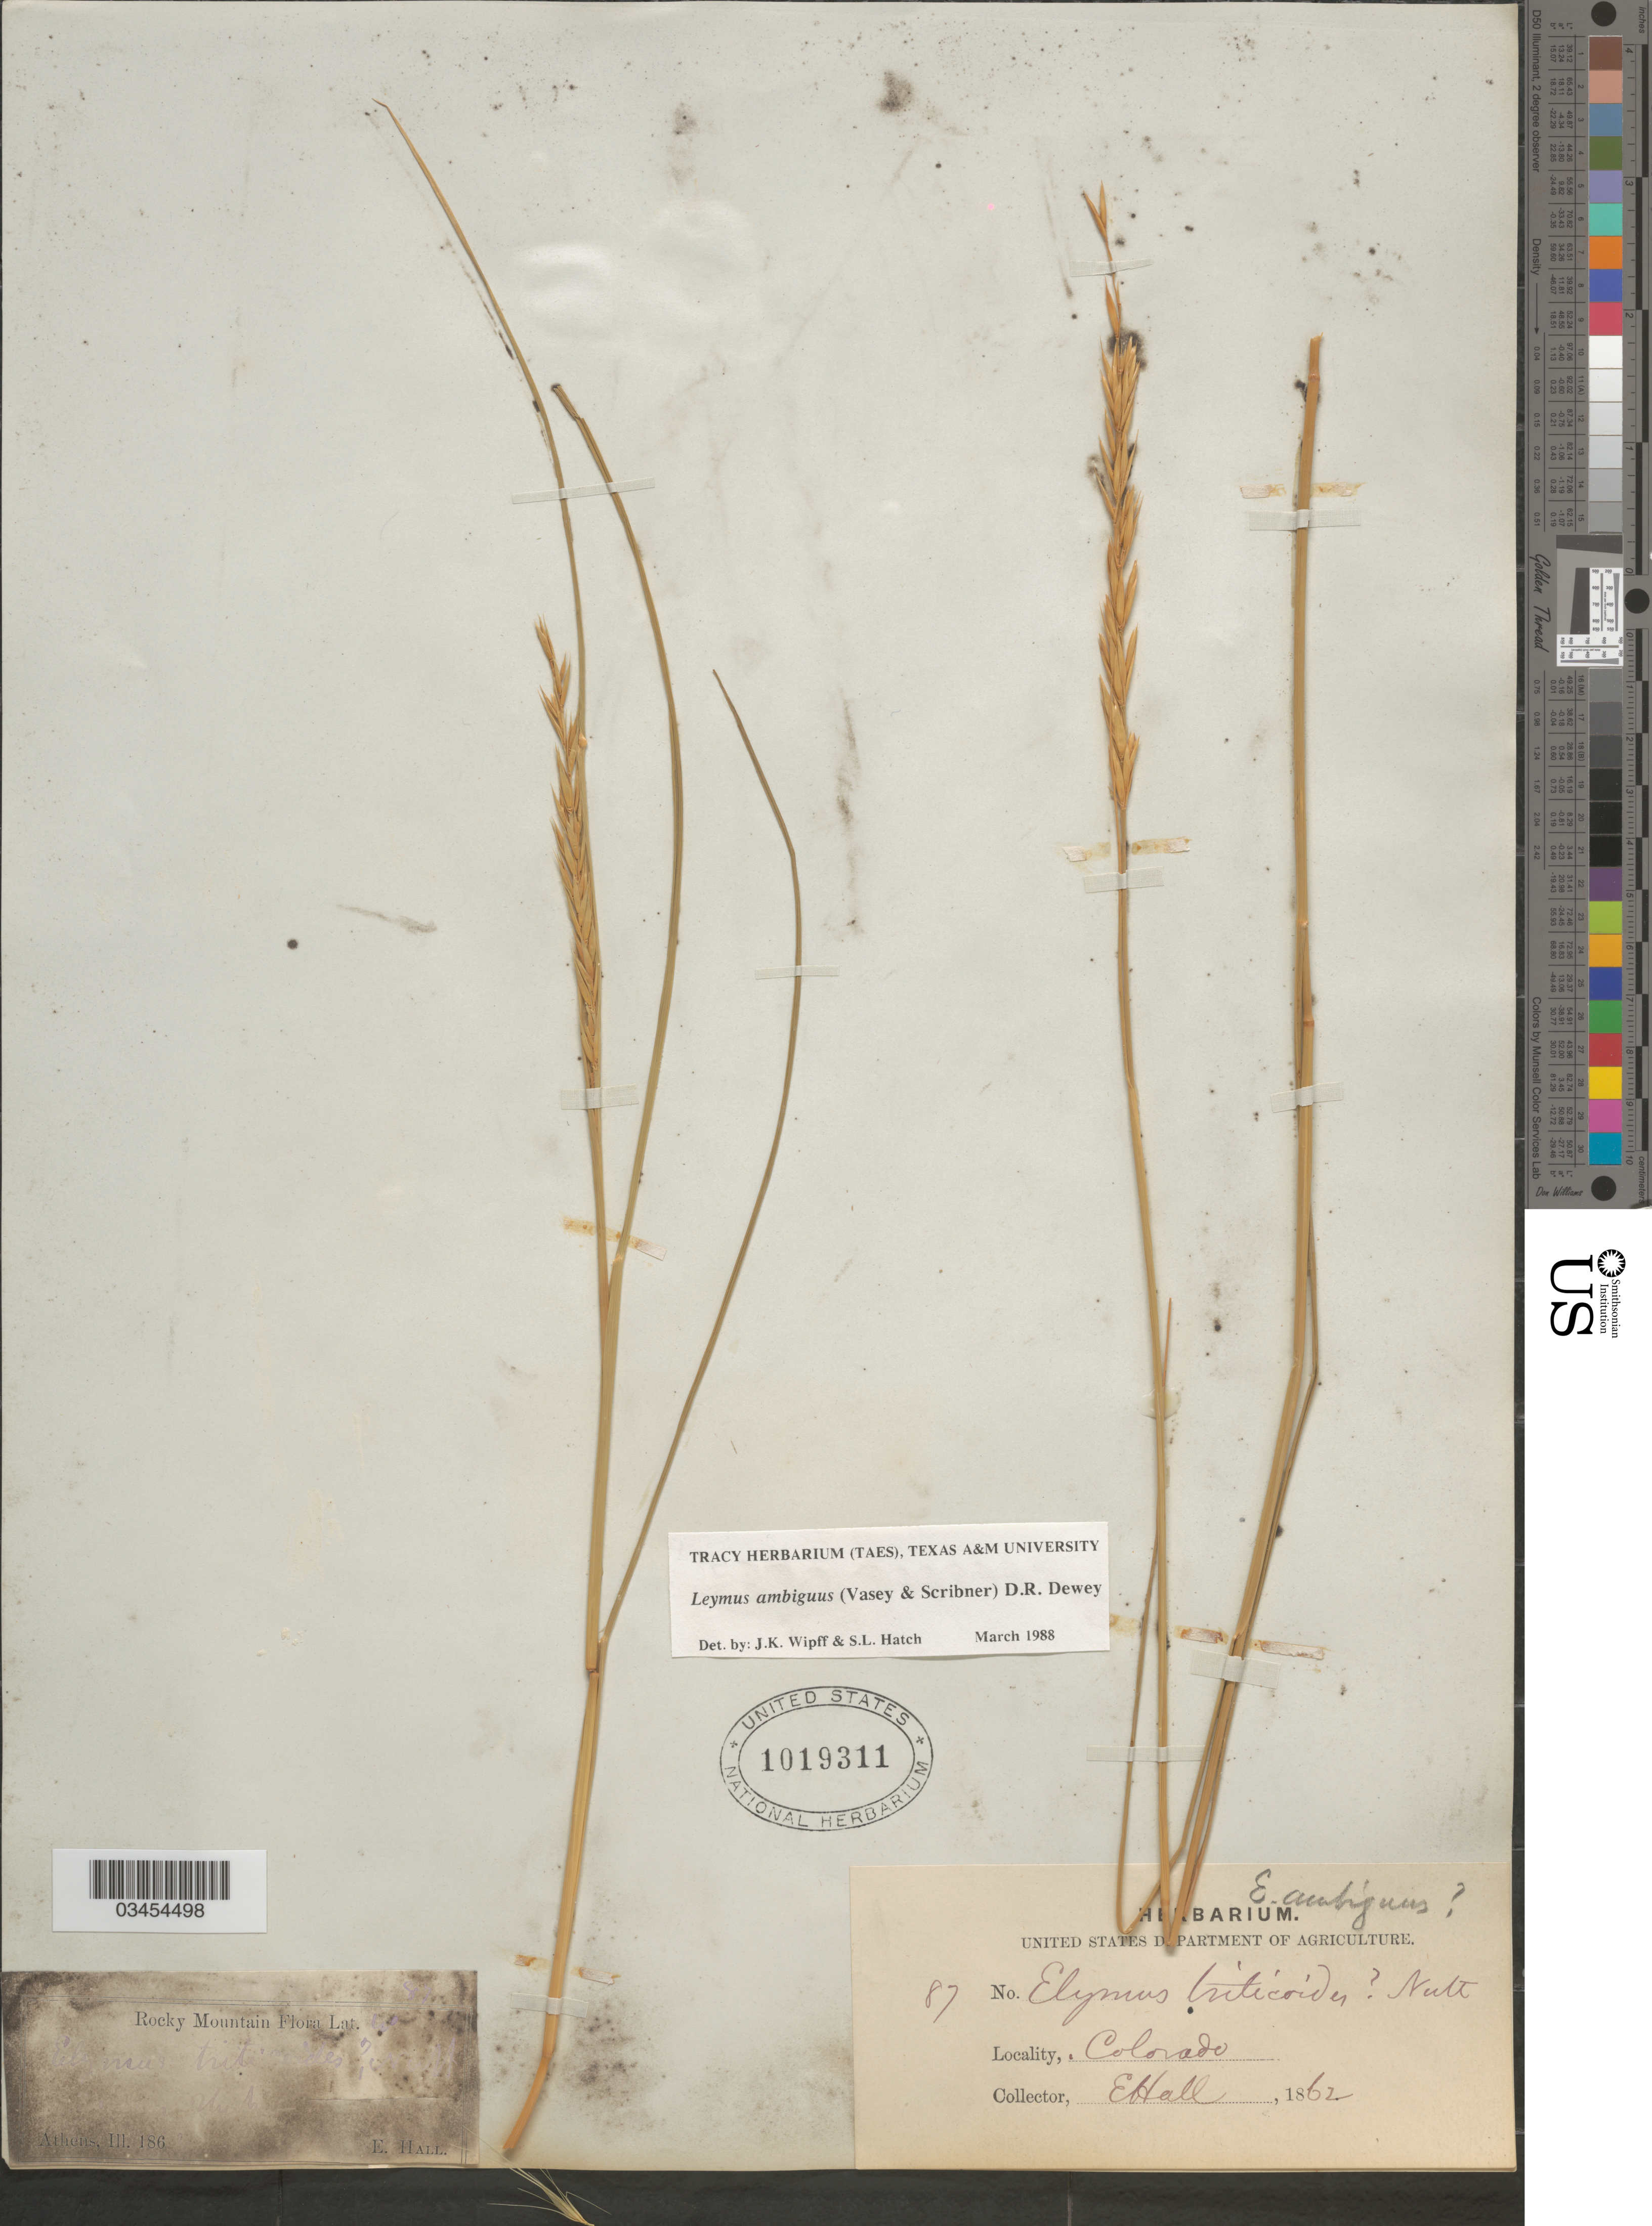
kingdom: Plantae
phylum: Tracheophyta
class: Liliopsida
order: Poales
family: Poaceae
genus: Leymus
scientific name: Leymus ambiguus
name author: (Vasey & Scribn.) Dewey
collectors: E. Hall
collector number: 87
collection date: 1862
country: United States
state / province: Colorado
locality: Rocky Mountain.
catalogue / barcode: US 1019311